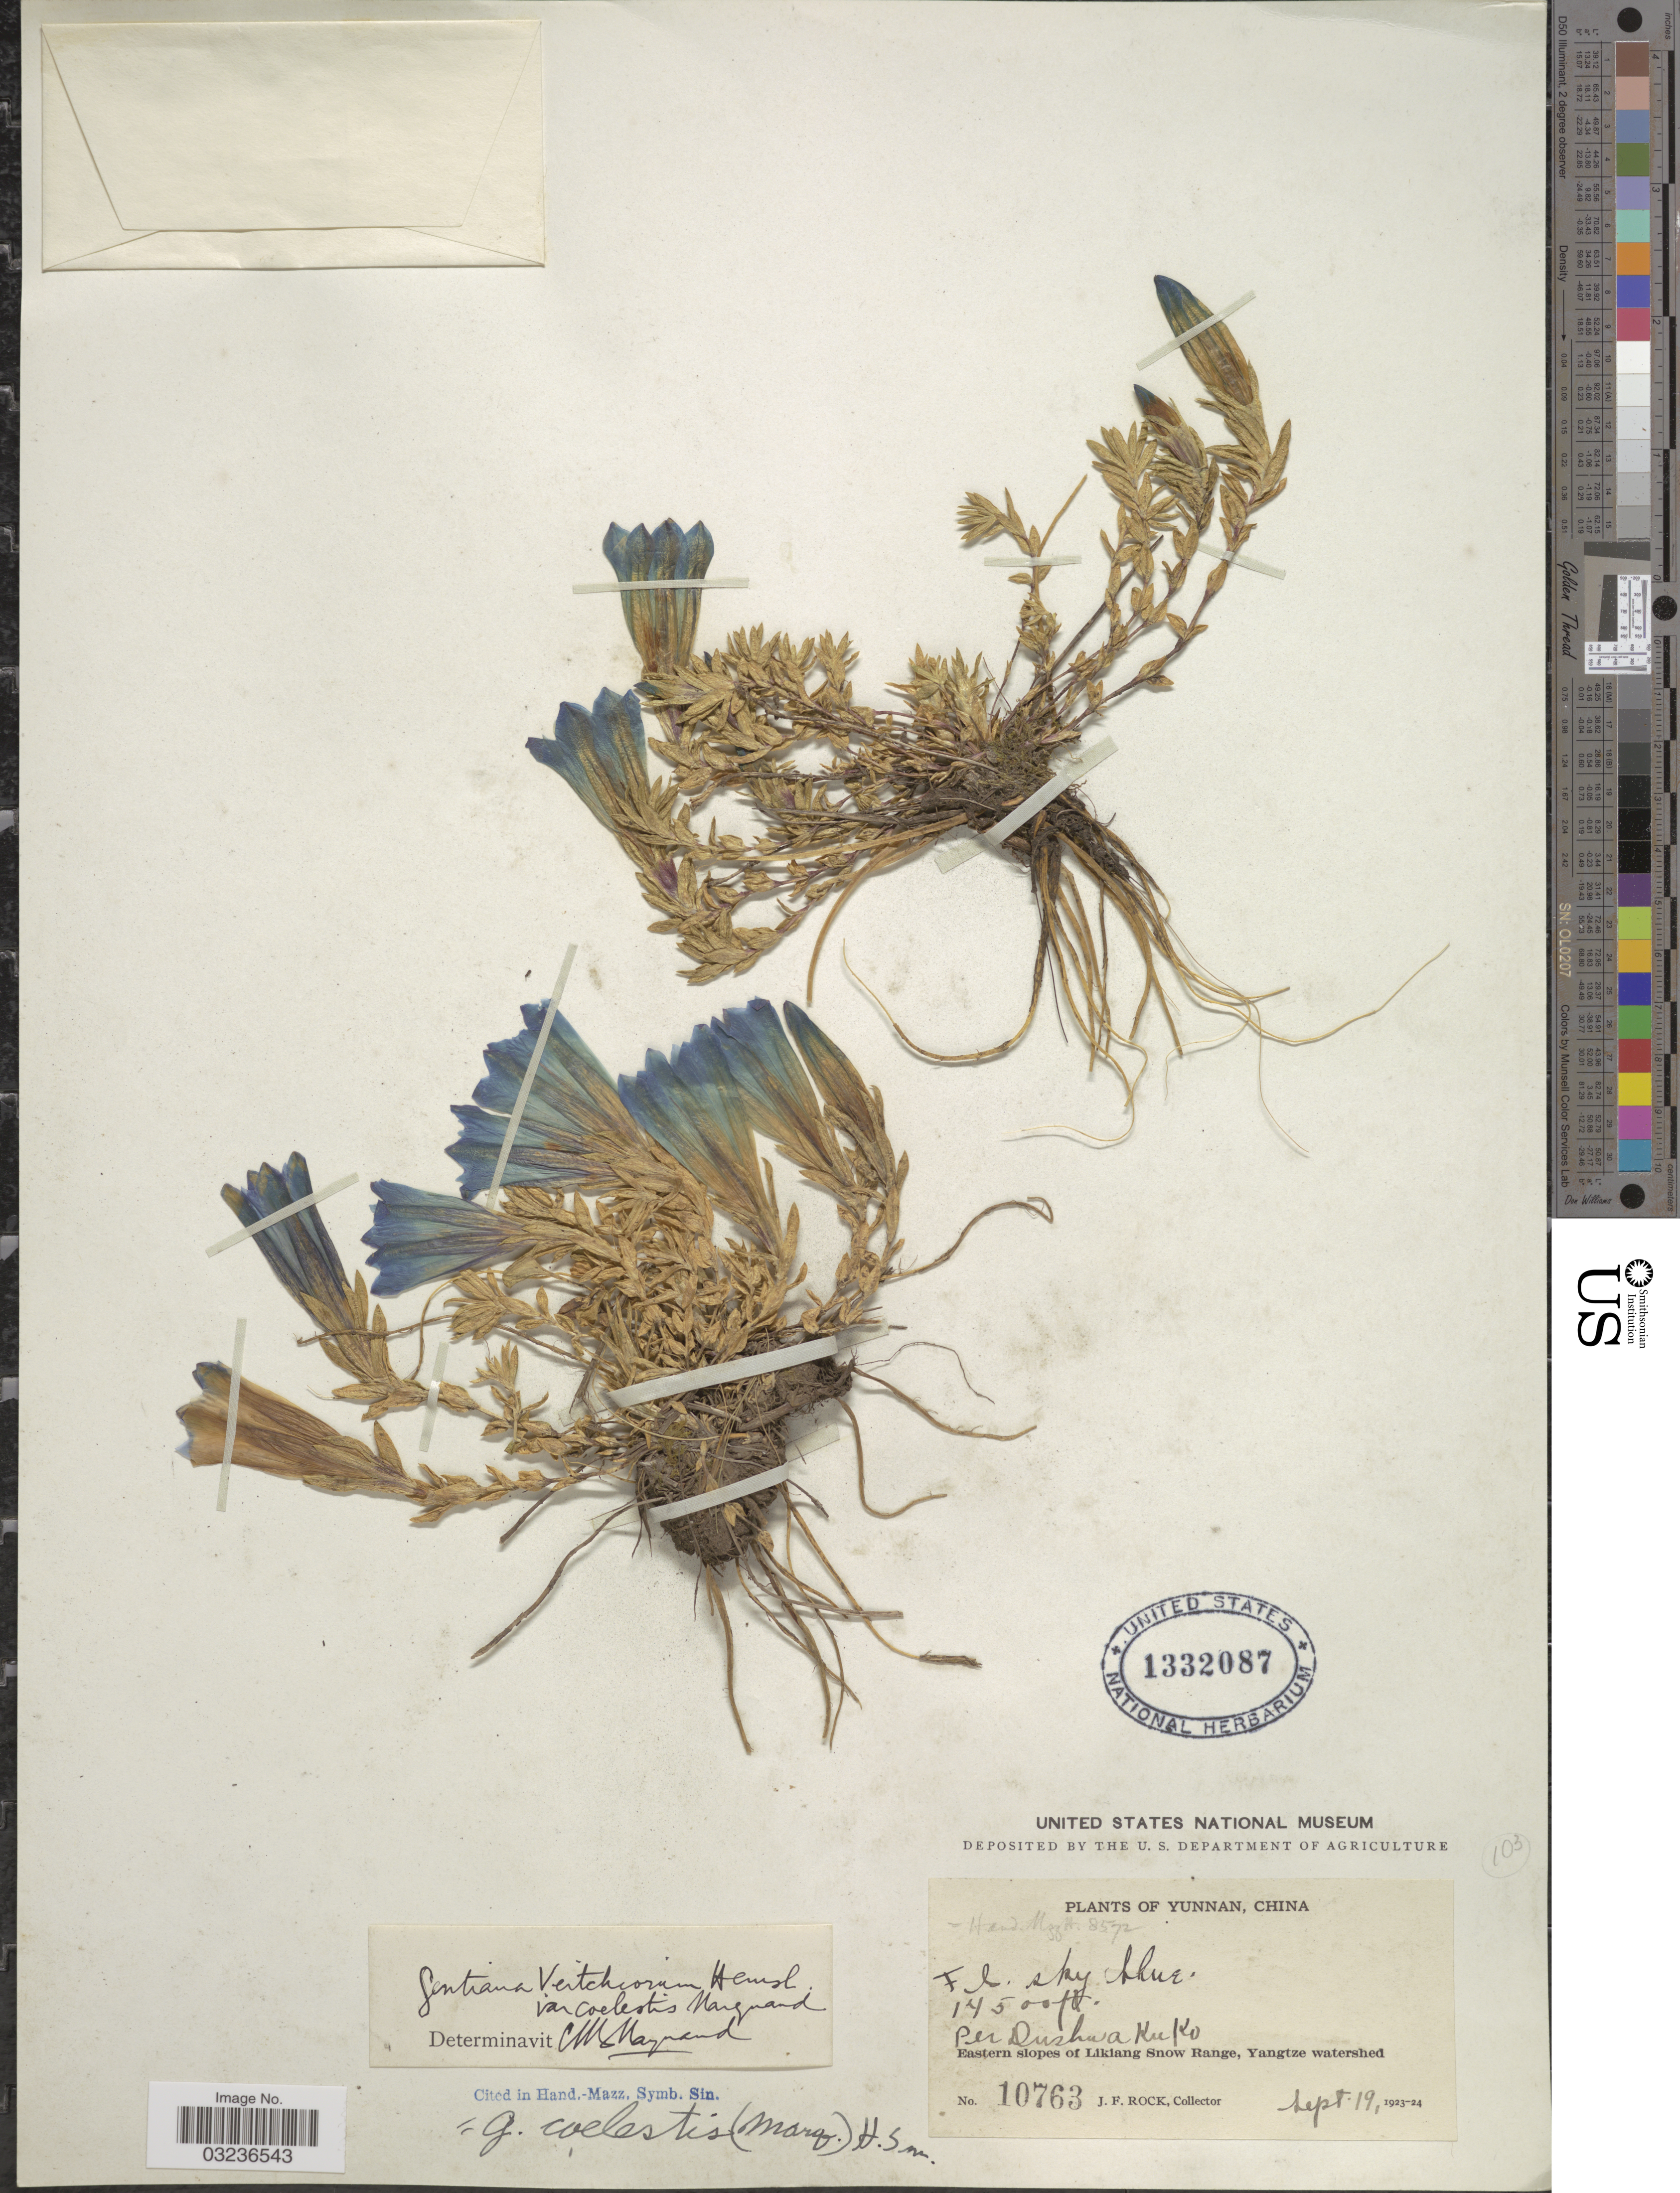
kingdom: Plantae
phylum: Tracheophyta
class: Magnoliopsida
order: Gentianales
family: Gentianaceae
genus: Gentiana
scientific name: Gentiana caelestis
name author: (Marquand) Harry Sm.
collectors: J. Rock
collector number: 10763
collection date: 1923-09-19/1924-09-19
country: China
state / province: Yunnan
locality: Per Dushua Ku Ko. Eastern slopes of Likiang Snow Range, Yangtze watershed.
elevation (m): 4420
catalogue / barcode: US 1332087